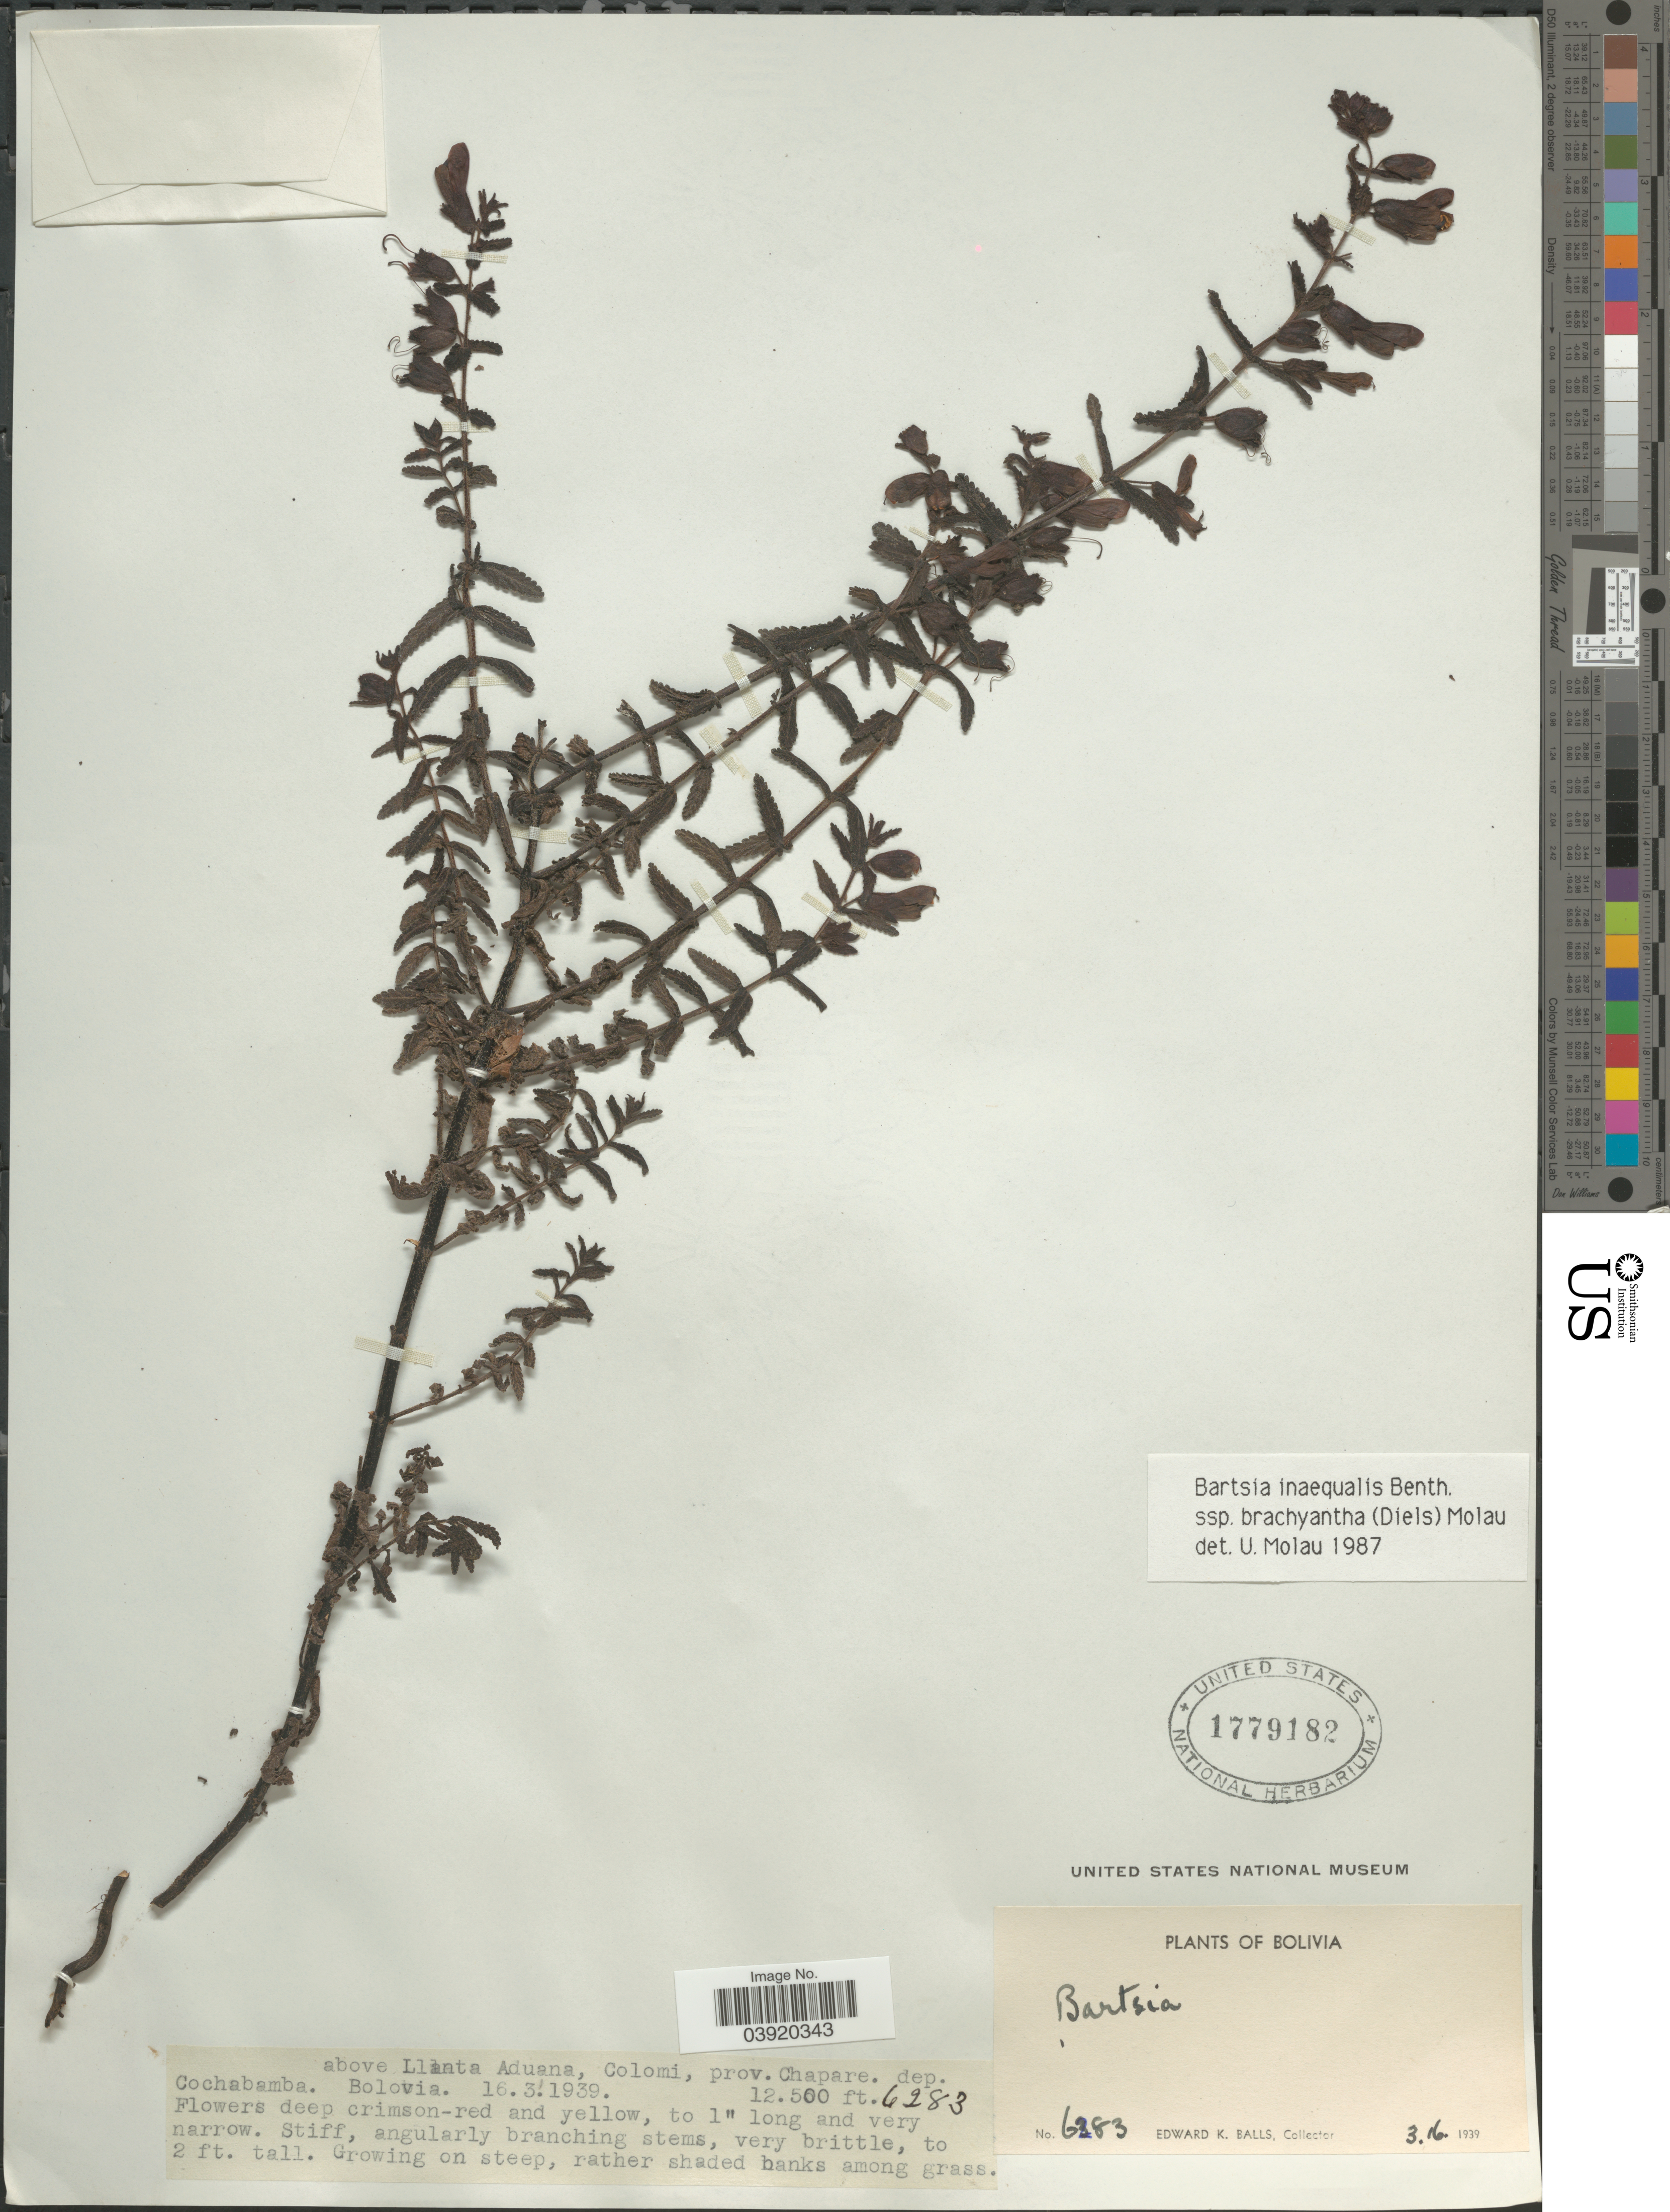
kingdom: Plantae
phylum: Tracheophyta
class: Magnoliopsida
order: Lamiales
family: Orobanchaceae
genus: Bartsia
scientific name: Bartsia inaequalis subsp. brachyantha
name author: (Diels) Molau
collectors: E. K. Balls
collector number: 6283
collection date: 1939-03-16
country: Bolivia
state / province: Cochabamba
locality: Above Llanta Aduana, Colomi, prov. Chapare. dep. Cochabamba.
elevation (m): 3810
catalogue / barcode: US 1779182